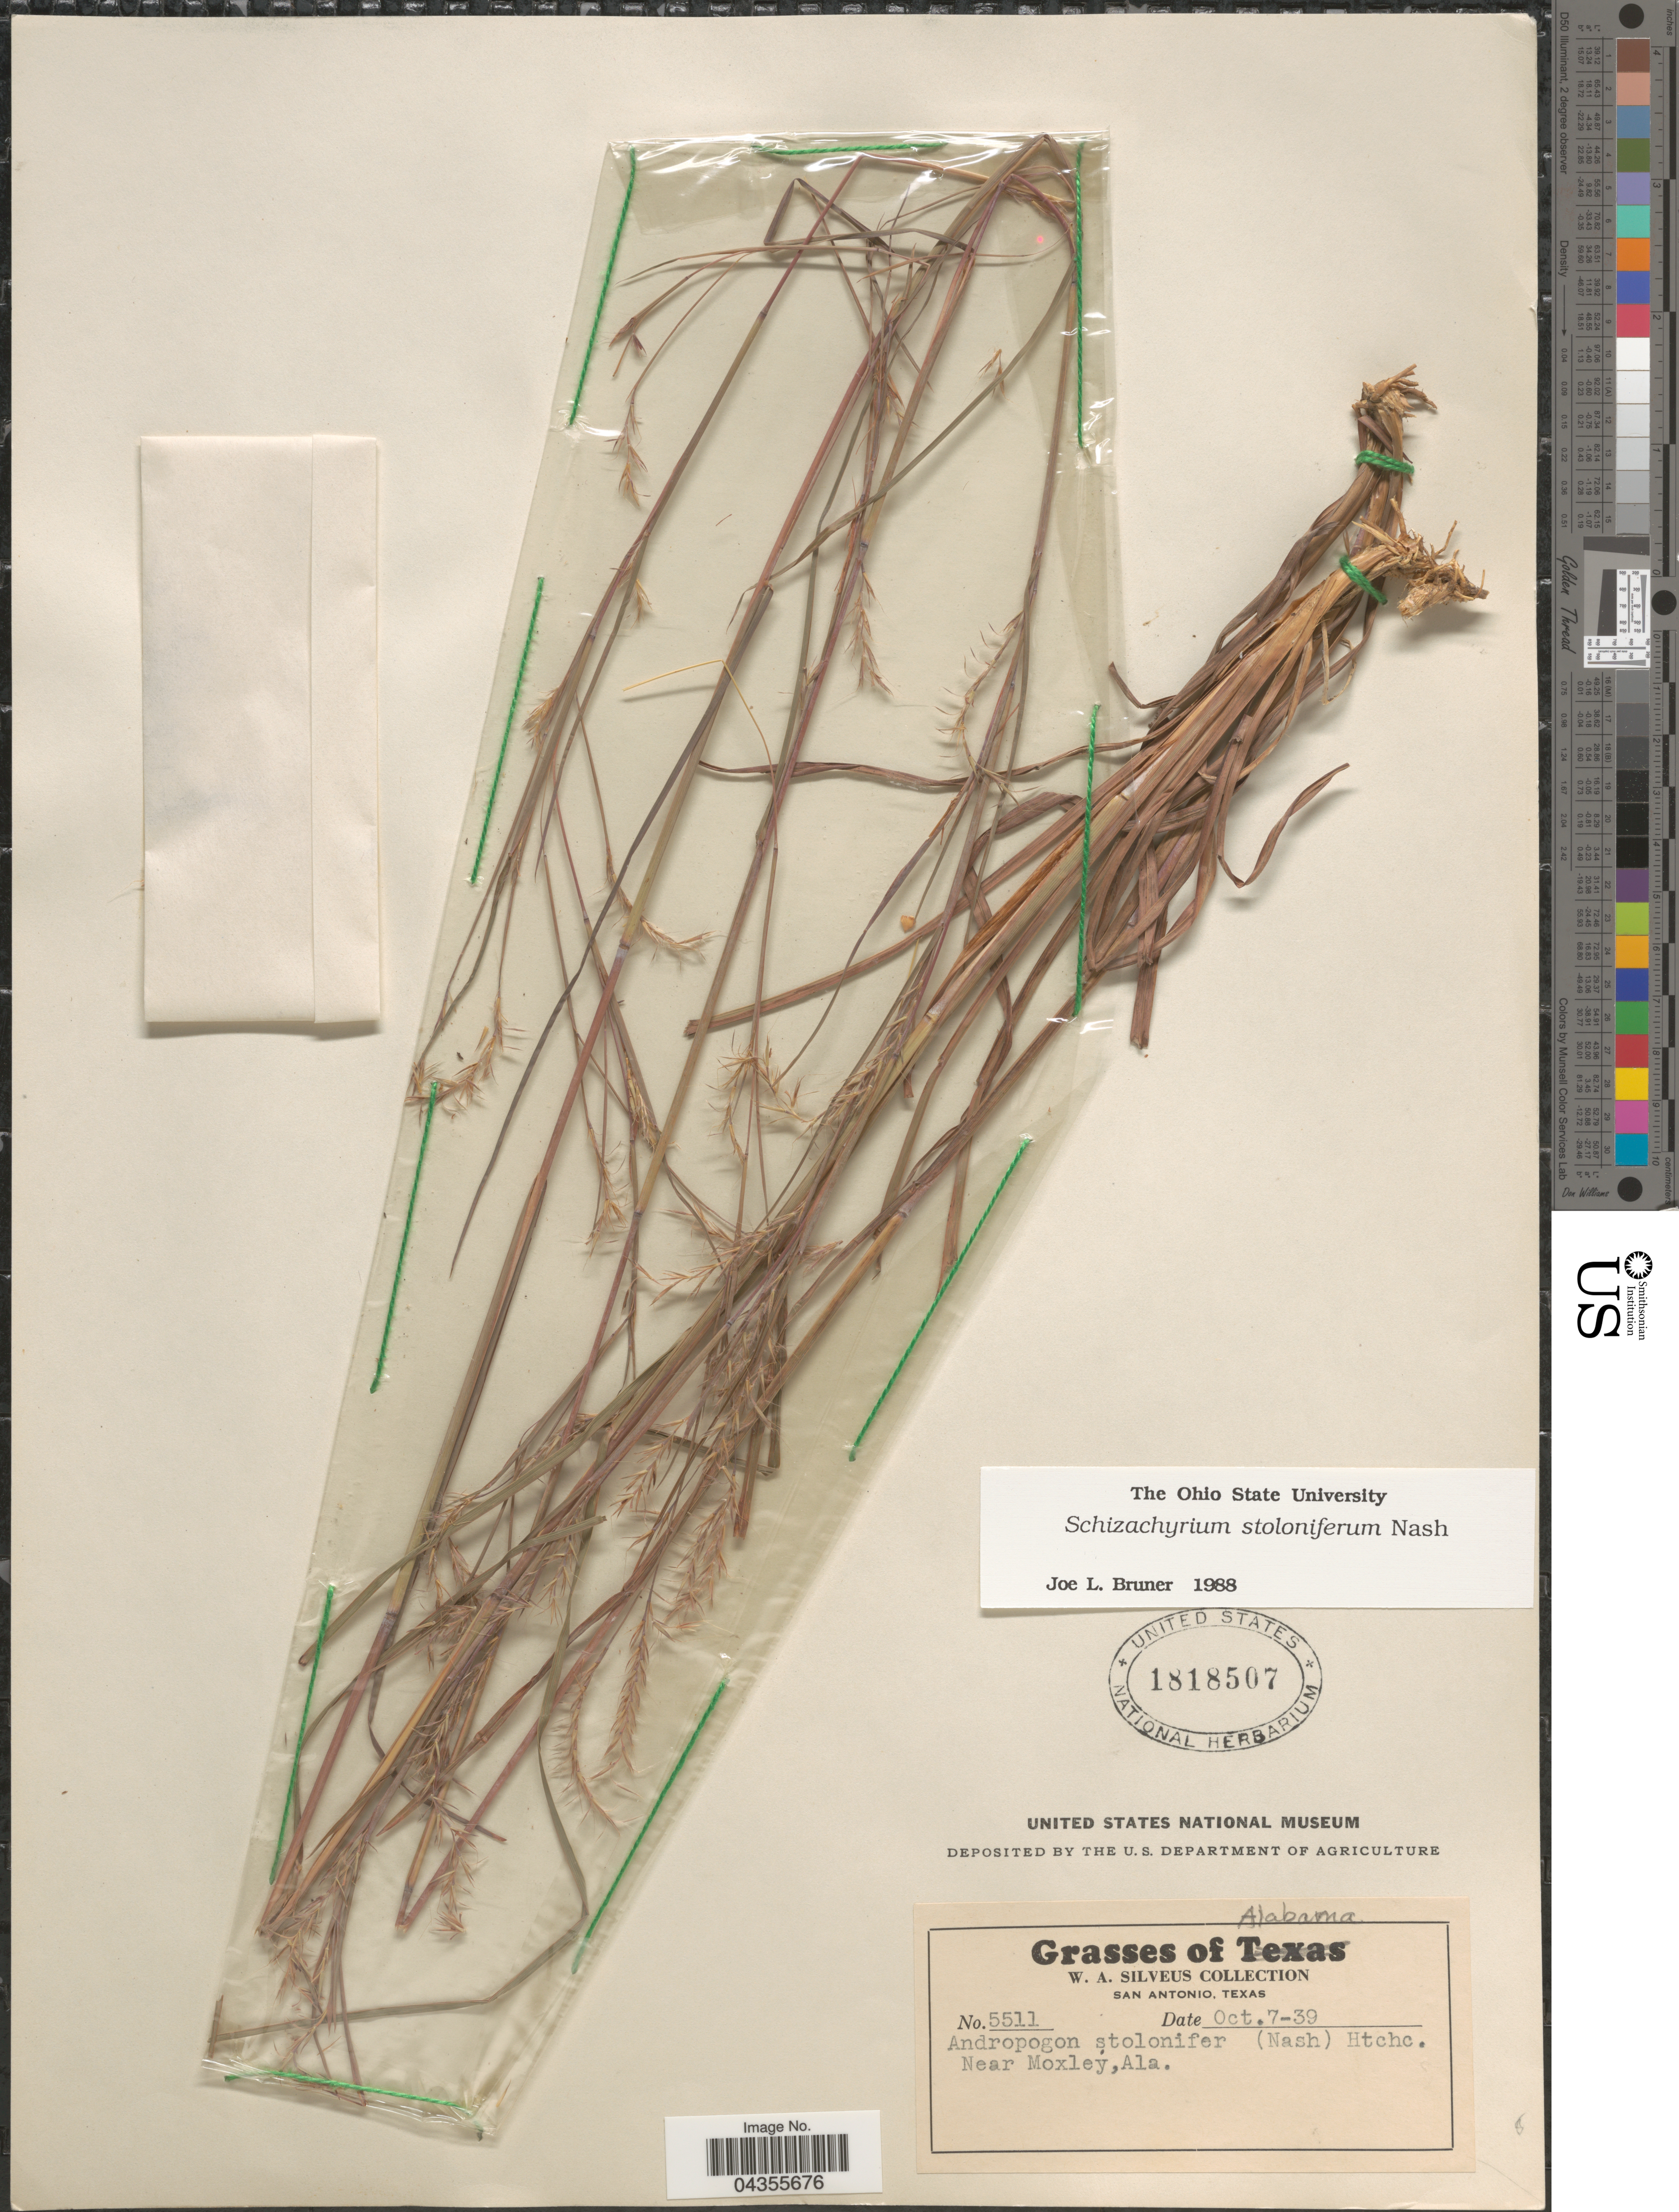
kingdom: Plantae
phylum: Tracheophyta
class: Liliopsida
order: Poales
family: Poaceae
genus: Schizachyrium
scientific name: Schizachyrium scoparium var. stoloniferum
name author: (Nash) Wipff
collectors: W. Silveus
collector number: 5511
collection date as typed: Transcribed d/m/y: 7/10/39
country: United States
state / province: Alabama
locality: Near Moxley.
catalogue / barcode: US 1818507